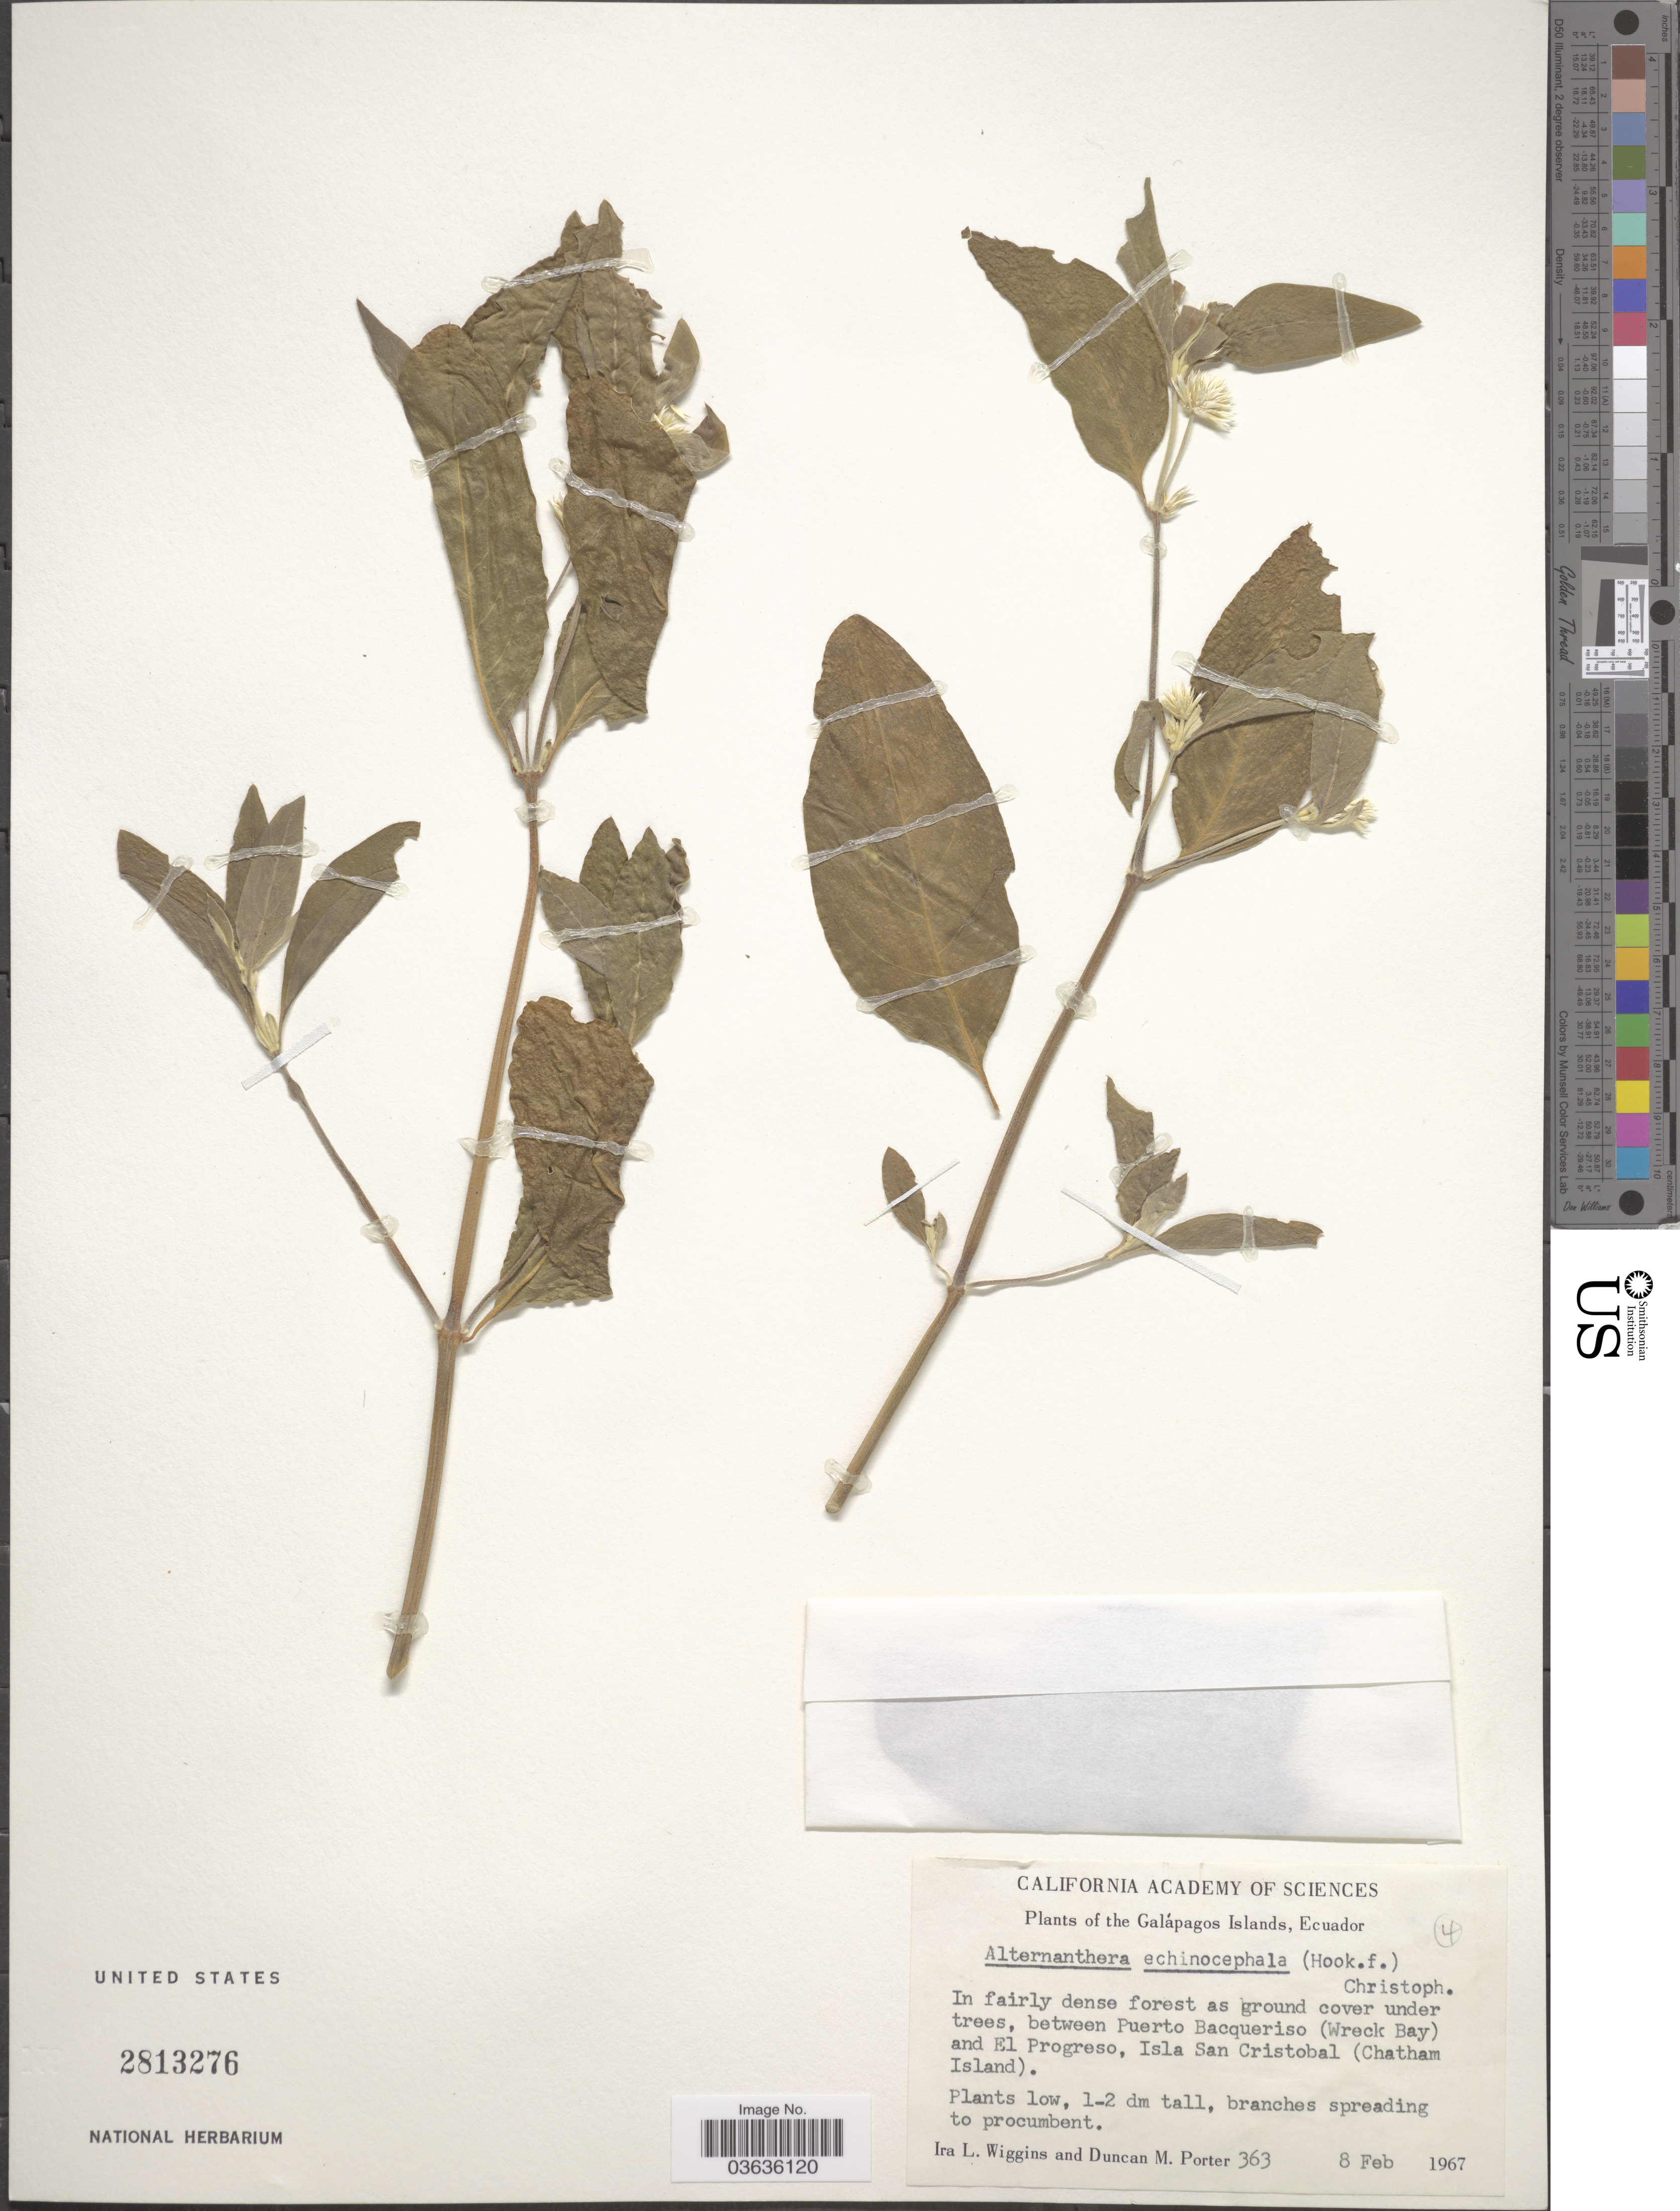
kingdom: Plantae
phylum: Tracheophyta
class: Magnoliopsida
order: Caryophyllales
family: Amaranthaceae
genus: Alternanthera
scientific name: Alternanthera echinocephala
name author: (Hook. f.) Christoph.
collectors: I. L. Wiggins & D. Porter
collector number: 363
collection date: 1967-02-08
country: Ecuador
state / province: Colón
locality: The Galapagos Islands, between Puerto Bacqueriso (Wreck Bay) and El Progreso, Isla San Cristobal (Chatham Island).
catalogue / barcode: US 2813276